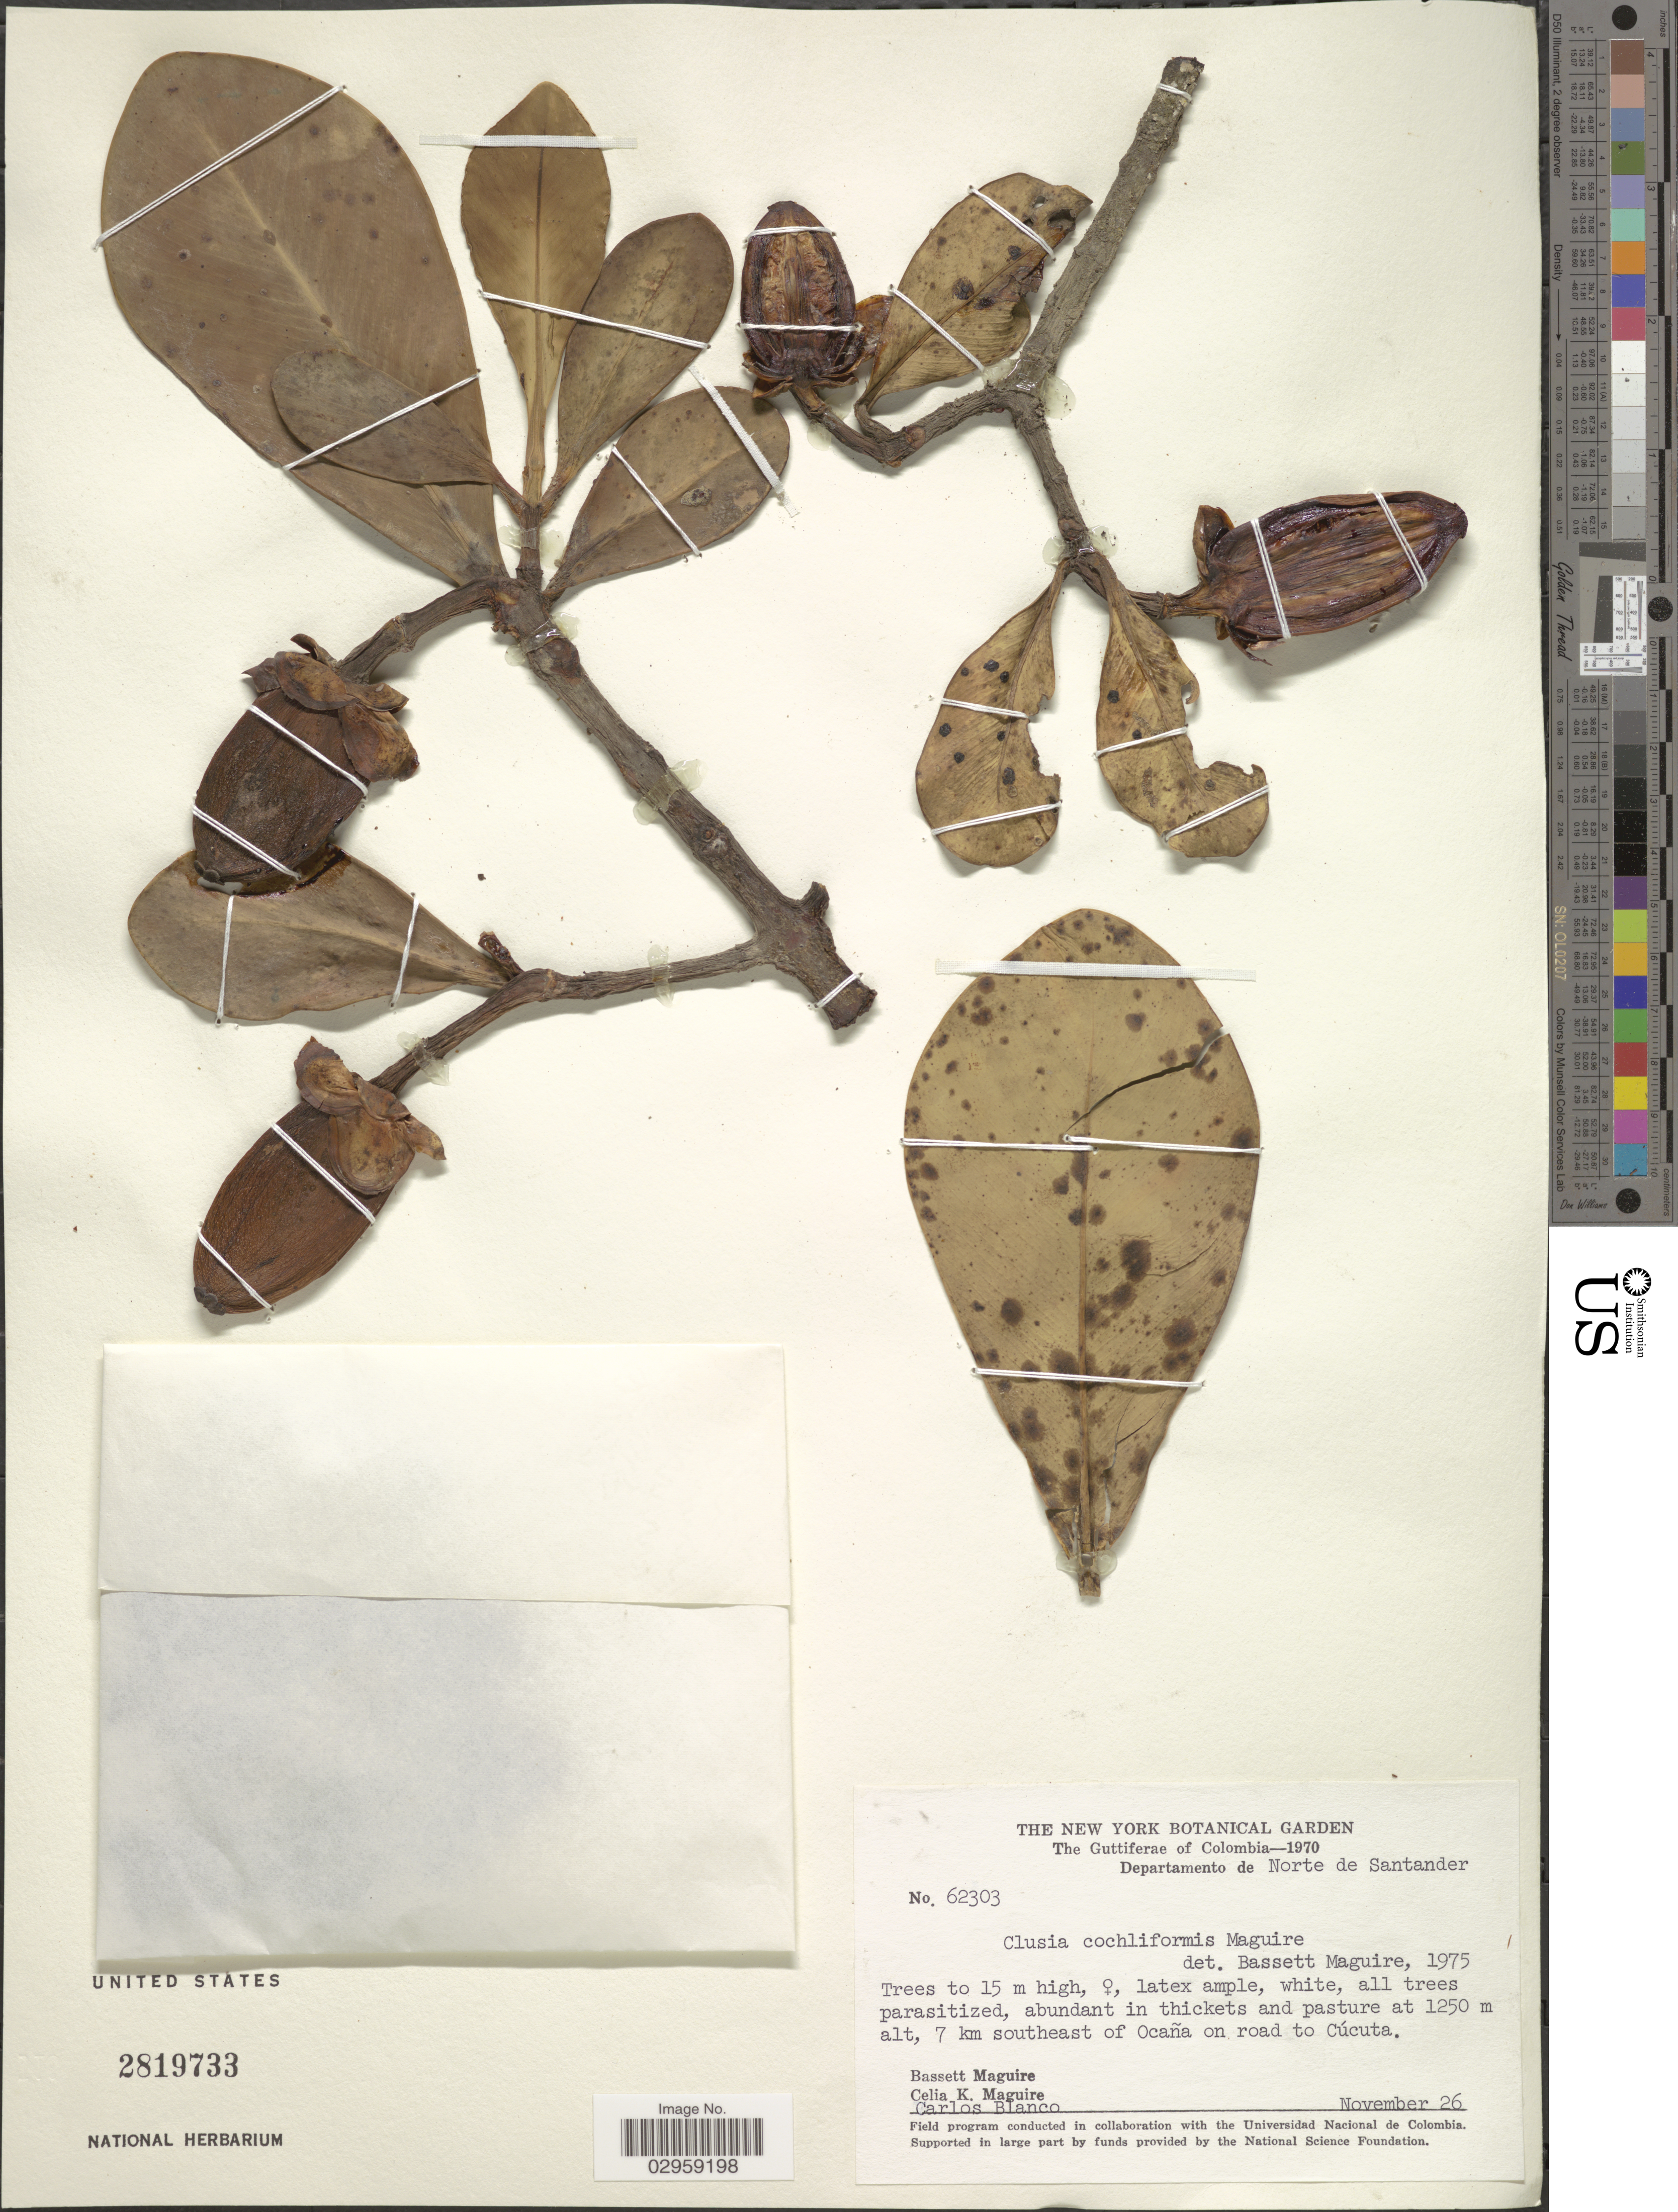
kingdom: Plantae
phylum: Tracheophyta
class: Magnoliopsida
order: Malpighiales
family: Clusiaceae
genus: Clusia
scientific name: Clusia cochliformis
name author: Maguire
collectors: B. Maguire, C. K. Maguire & C. Blanco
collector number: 62303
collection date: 1970-11-26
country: Colombia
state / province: Norte de Santander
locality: The Guttiferae of Colombia. Departamento de Norte de Santander. 7 km southeast of Ocaña on road to Cúcuta .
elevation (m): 1250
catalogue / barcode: US 2819733